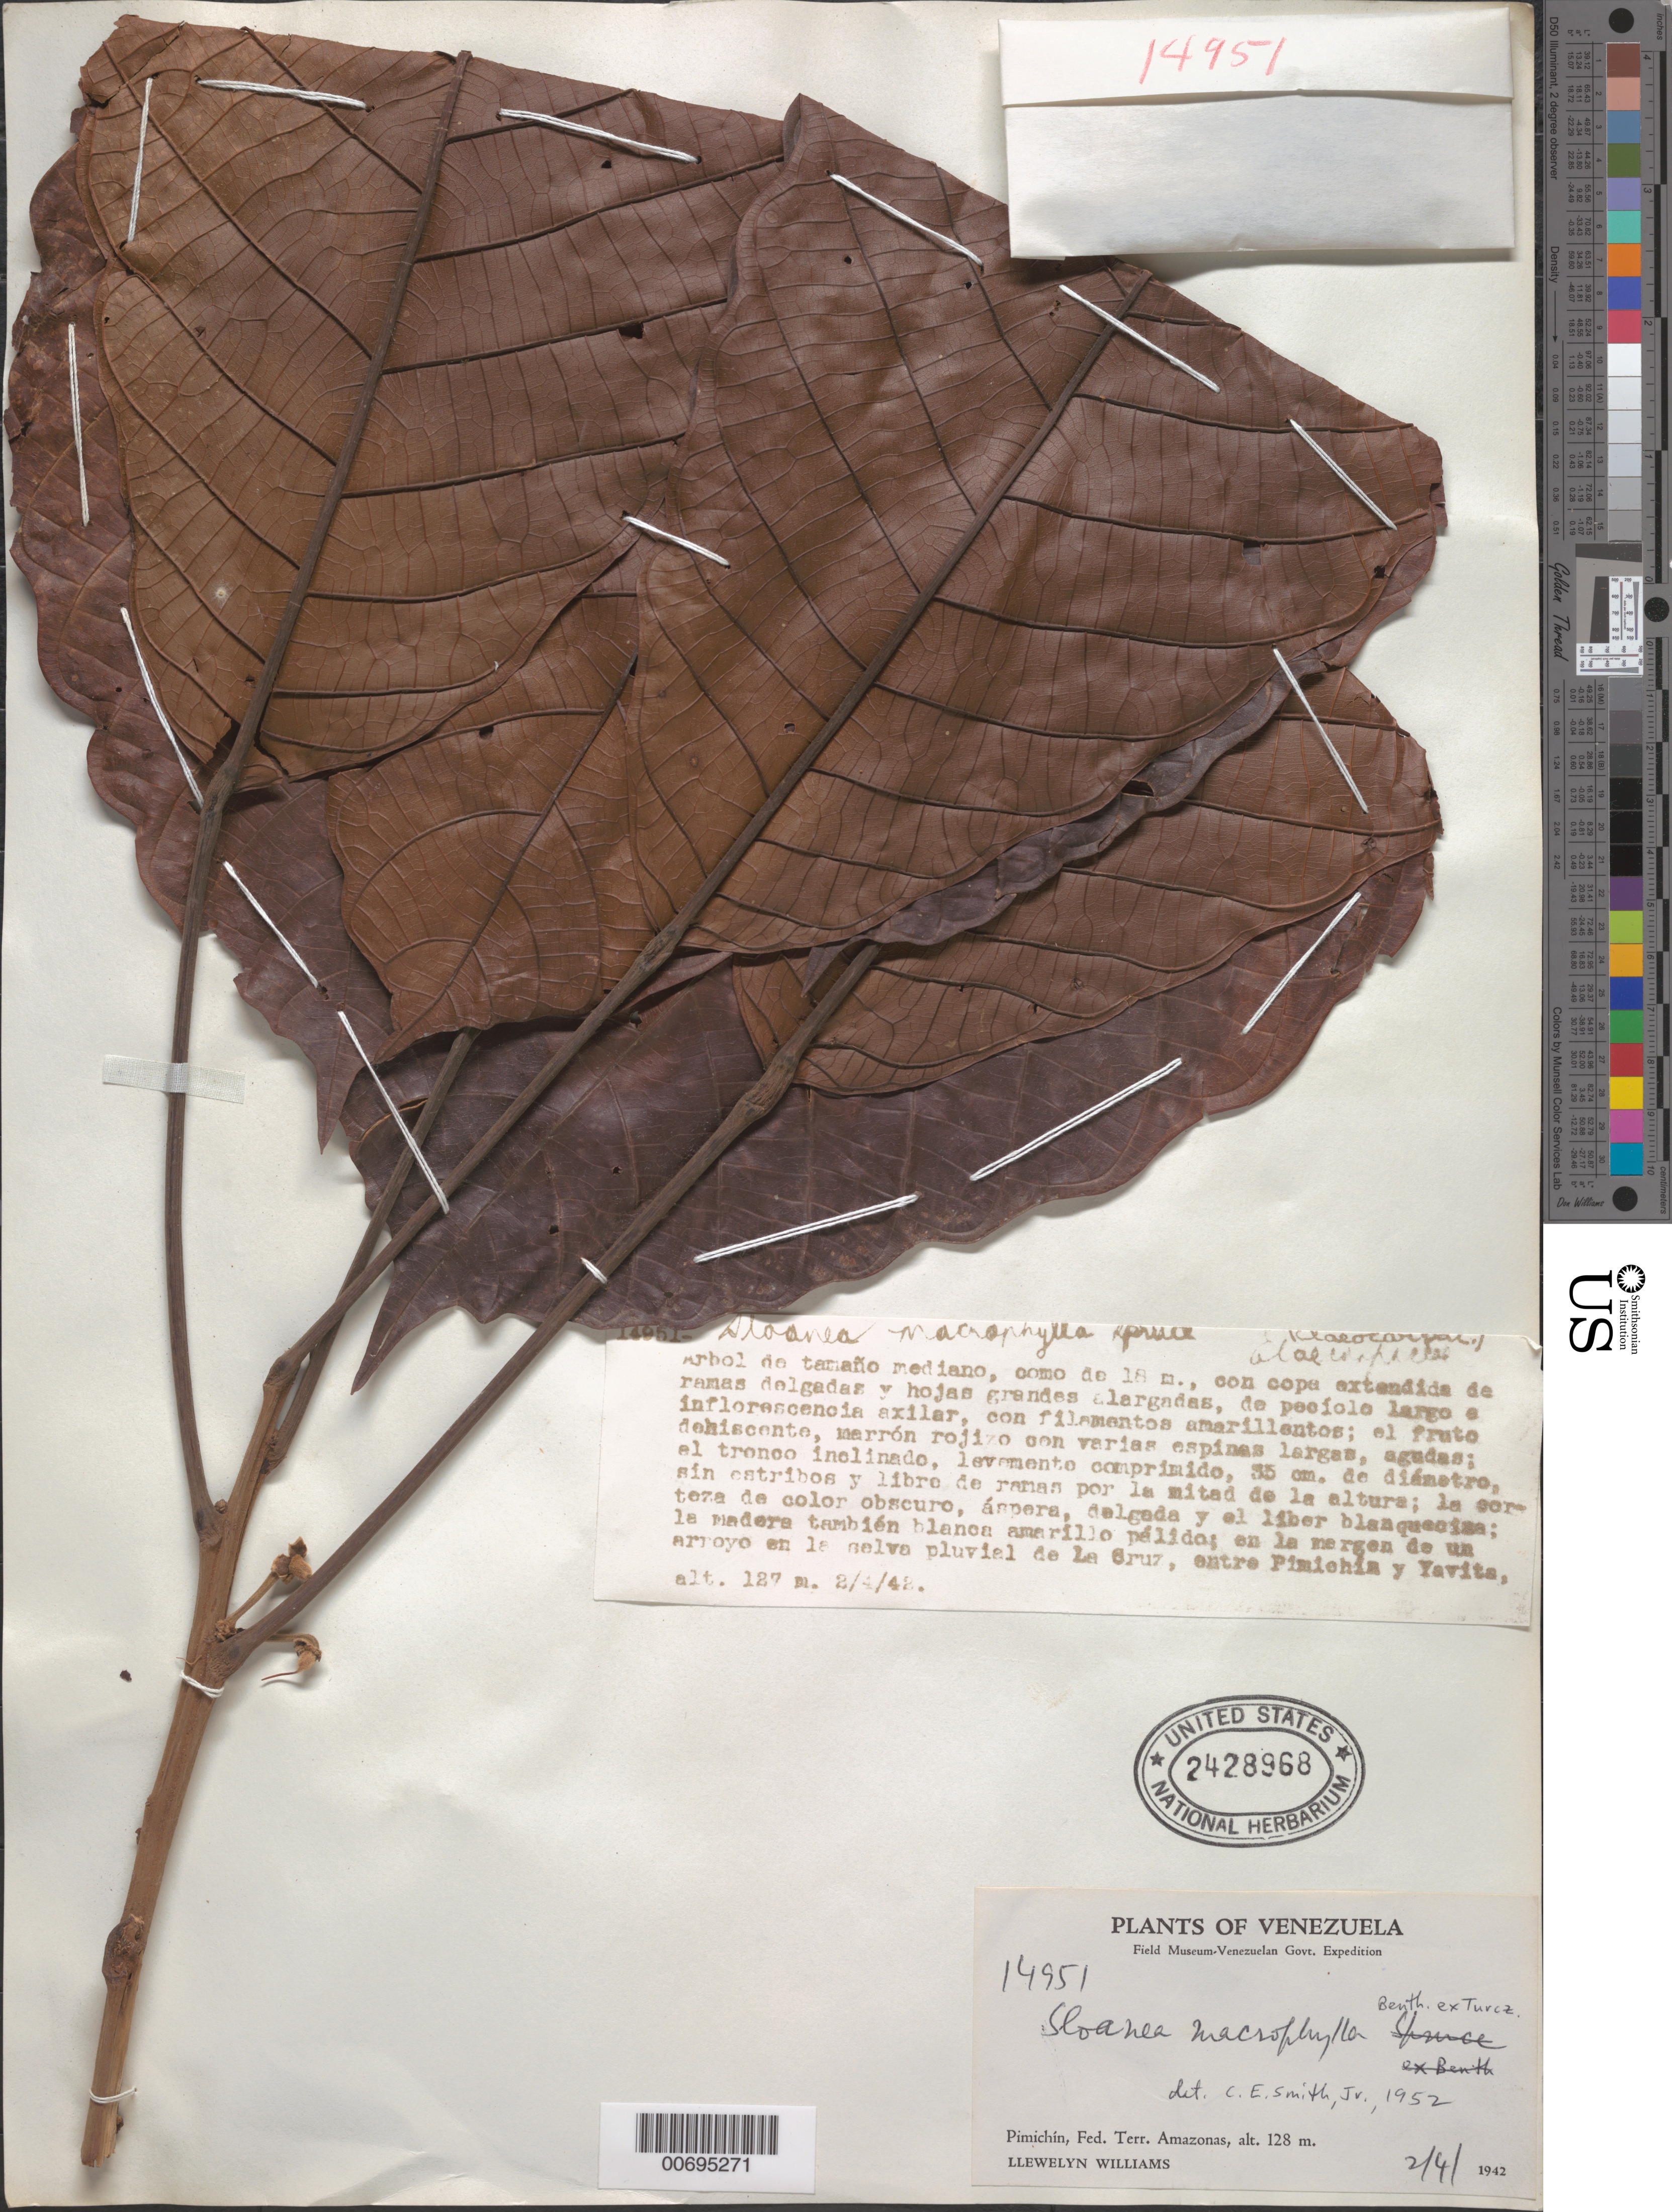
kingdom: Plantae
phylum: Tracheophyta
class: Magnoliopsida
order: Oxalidales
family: Elaeocarpaceae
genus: Sloanea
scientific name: Sloanea macrophylla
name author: Benth. ex Turcz.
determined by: Smith, C. E., Jr.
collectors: Ll. Williams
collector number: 14951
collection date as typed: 2-Apr-42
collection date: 1942-04-02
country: Venezuela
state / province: Amazonas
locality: Caño Pimichín, Río Guainía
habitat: Margen de un arroyo en la selva pluvial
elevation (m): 120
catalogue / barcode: US 2428968